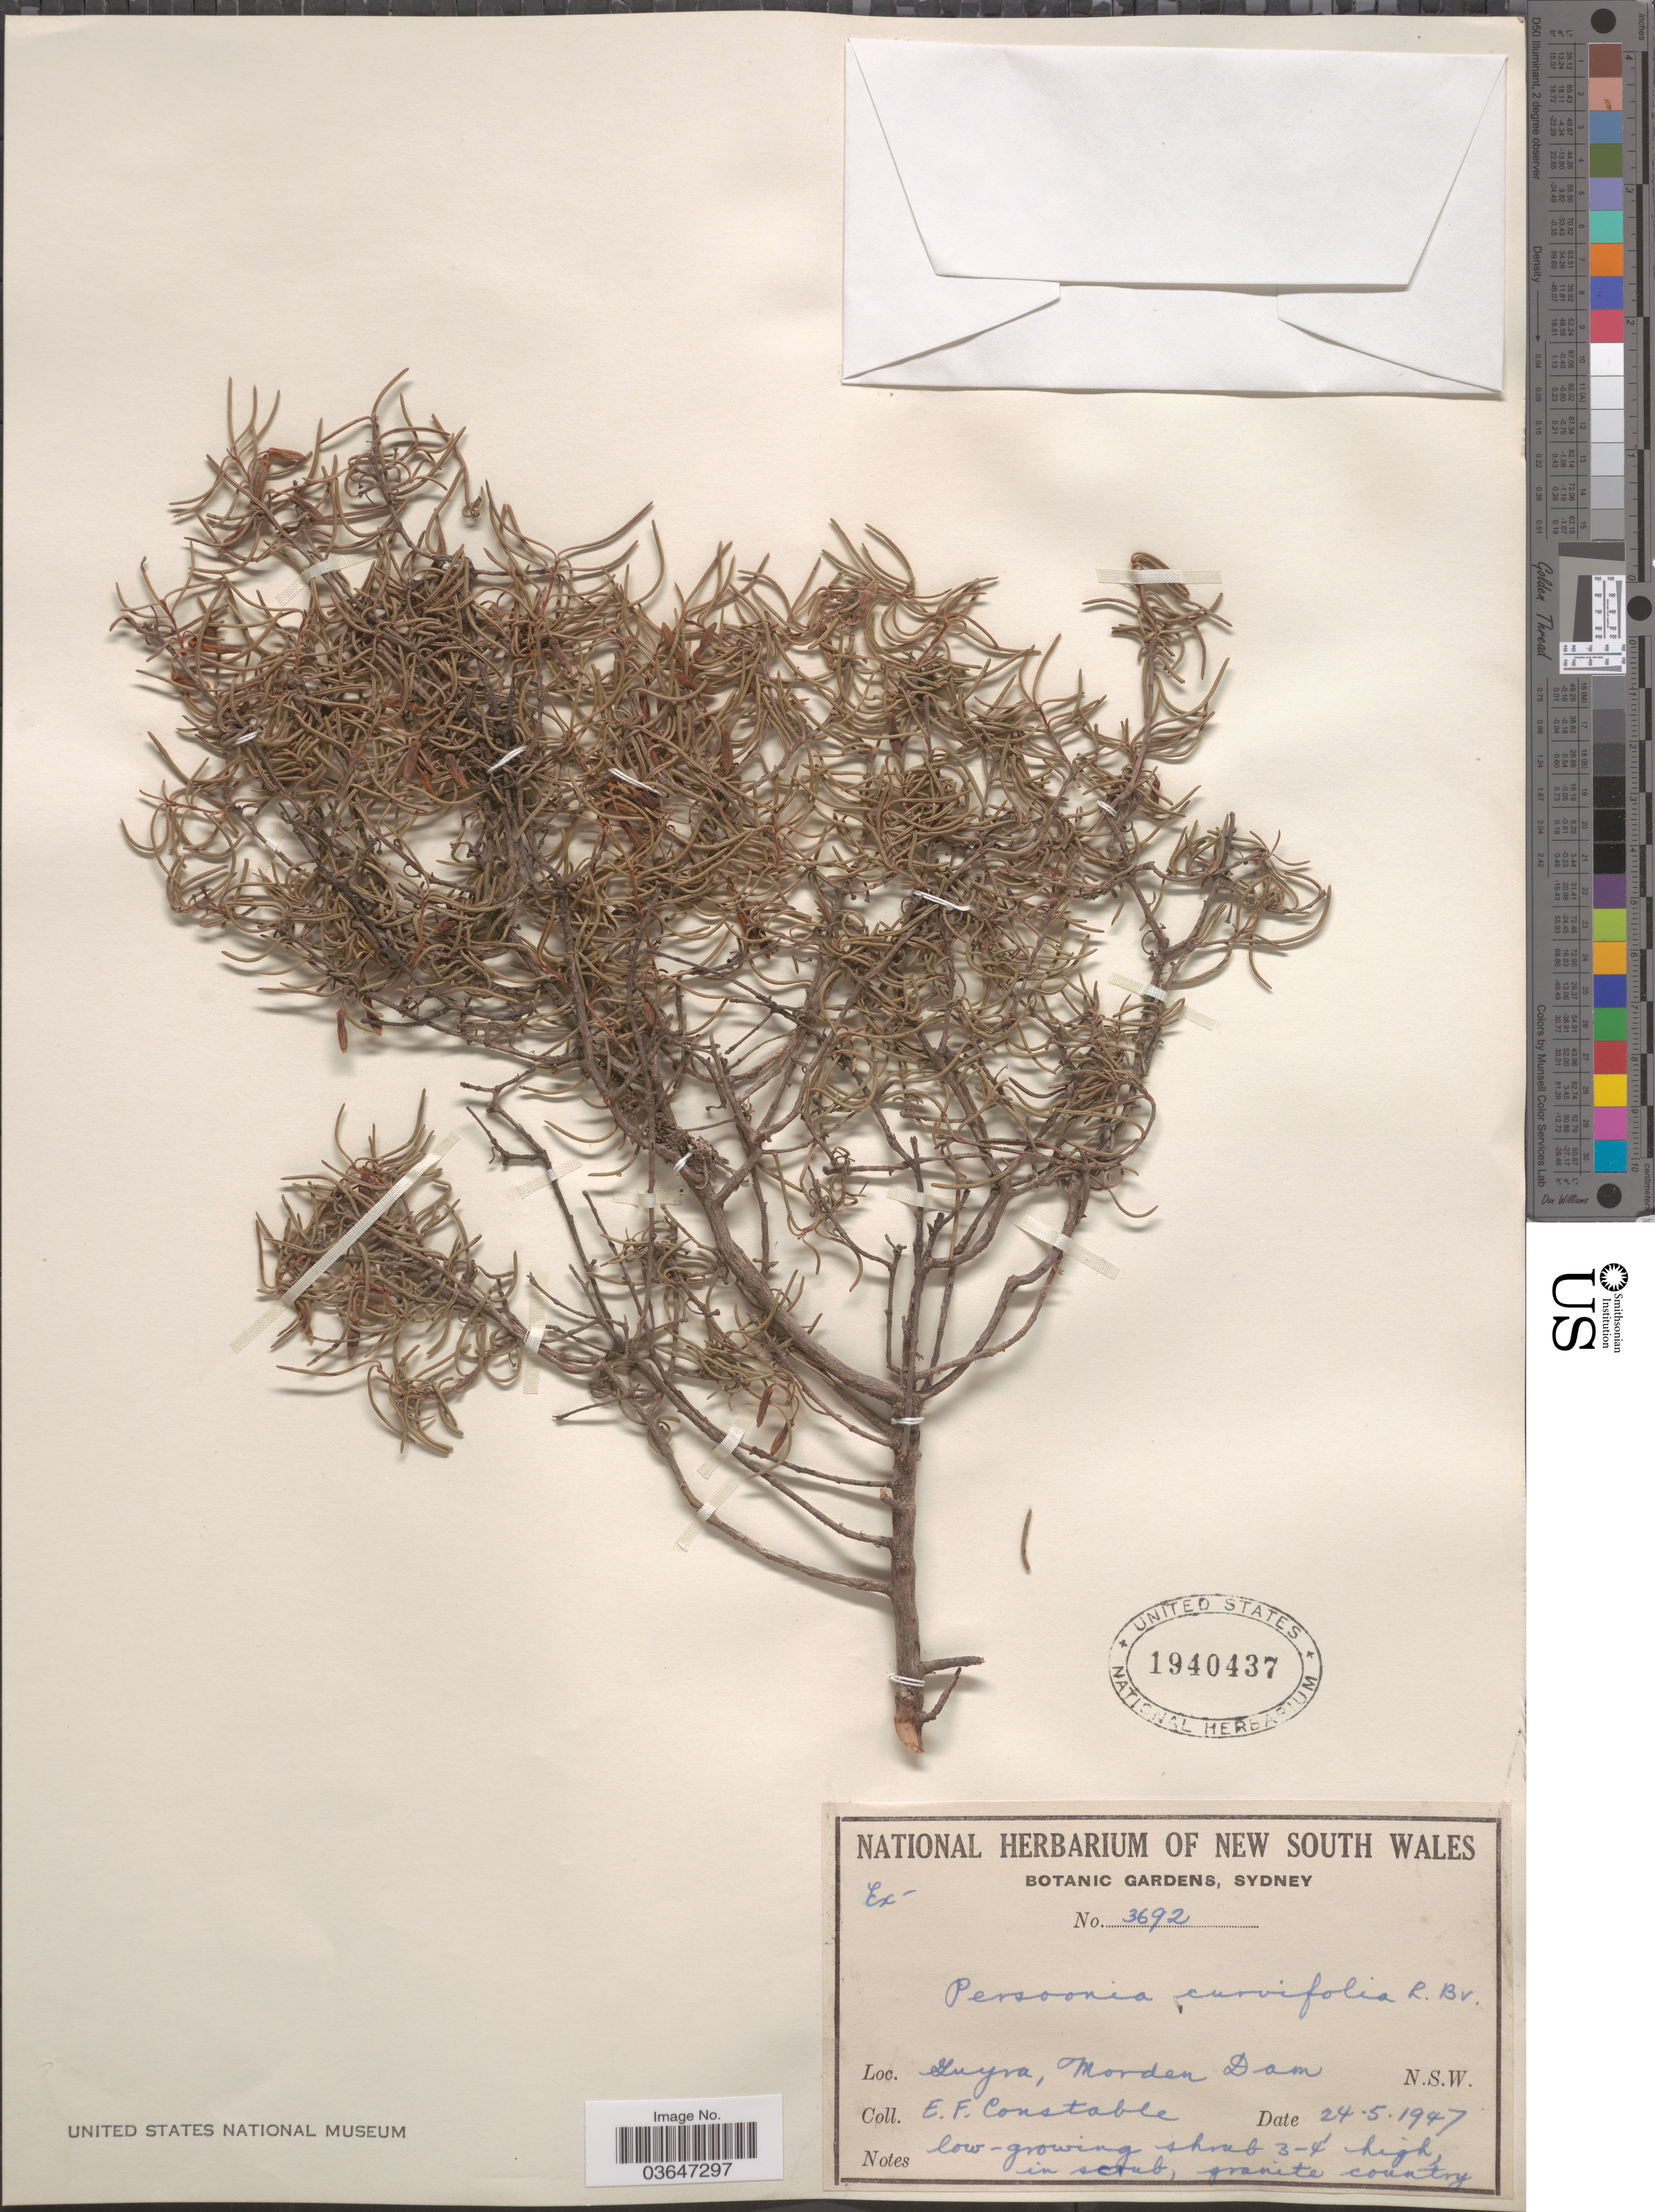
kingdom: Plantae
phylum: Tracheophyta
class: Magnoliopsida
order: Proteales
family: Proteaceae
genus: Persoonia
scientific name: Persoonia curvifolia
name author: R. Br.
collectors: E. F. Constable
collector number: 3692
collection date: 1947-05-24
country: Australia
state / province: New South Wales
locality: Guyra, Morden Dam.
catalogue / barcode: US 1940437